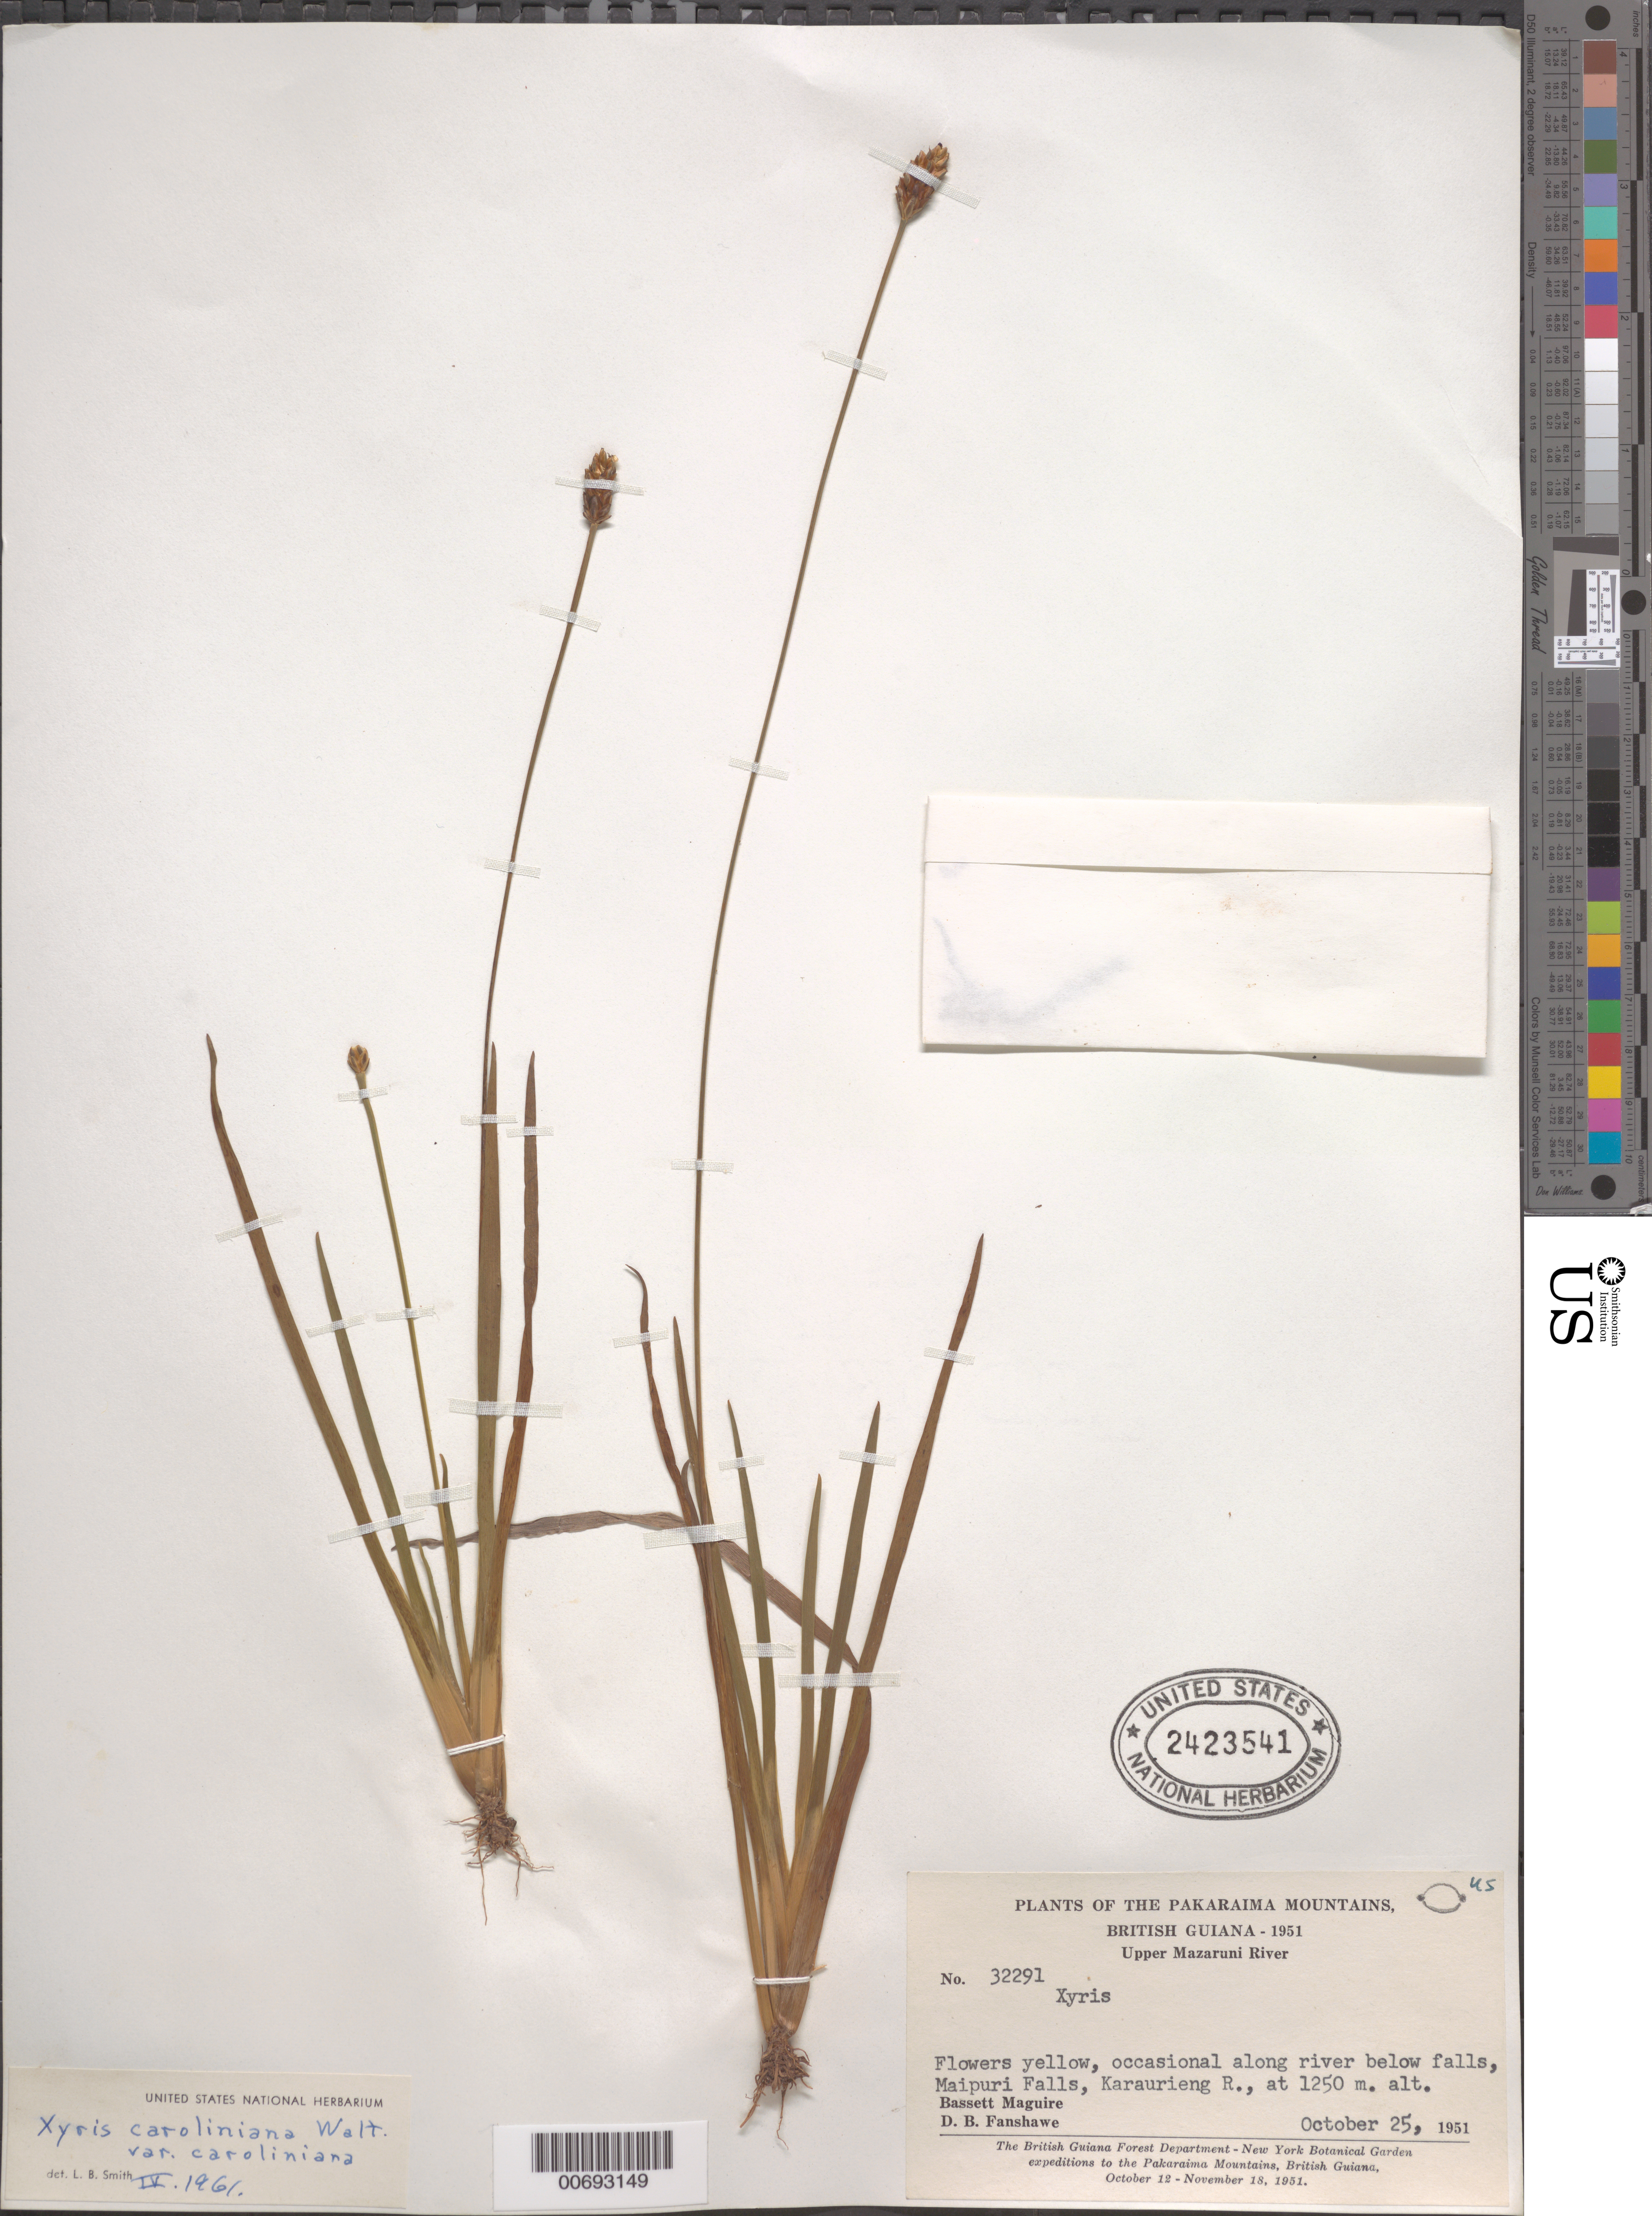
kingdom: Plantae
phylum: Tracheophyta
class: Liliopsida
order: Poales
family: Xyridaceae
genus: Xyris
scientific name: Xyris caroliniana var. caroliniana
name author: Walter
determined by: Smith, Lyman B., (US), NMNH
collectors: B. Maguire & D. B. Fanshawe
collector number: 32291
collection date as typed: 25-Oct-51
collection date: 1951-10-25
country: Guyana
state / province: Cuyuni-Mazaruni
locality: Maipuri Falls, Karaurieng River, Imbaimadai savannas, upper Mazaruni River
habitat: Along R. below falls;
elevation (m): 1250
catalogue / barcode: US 2423541